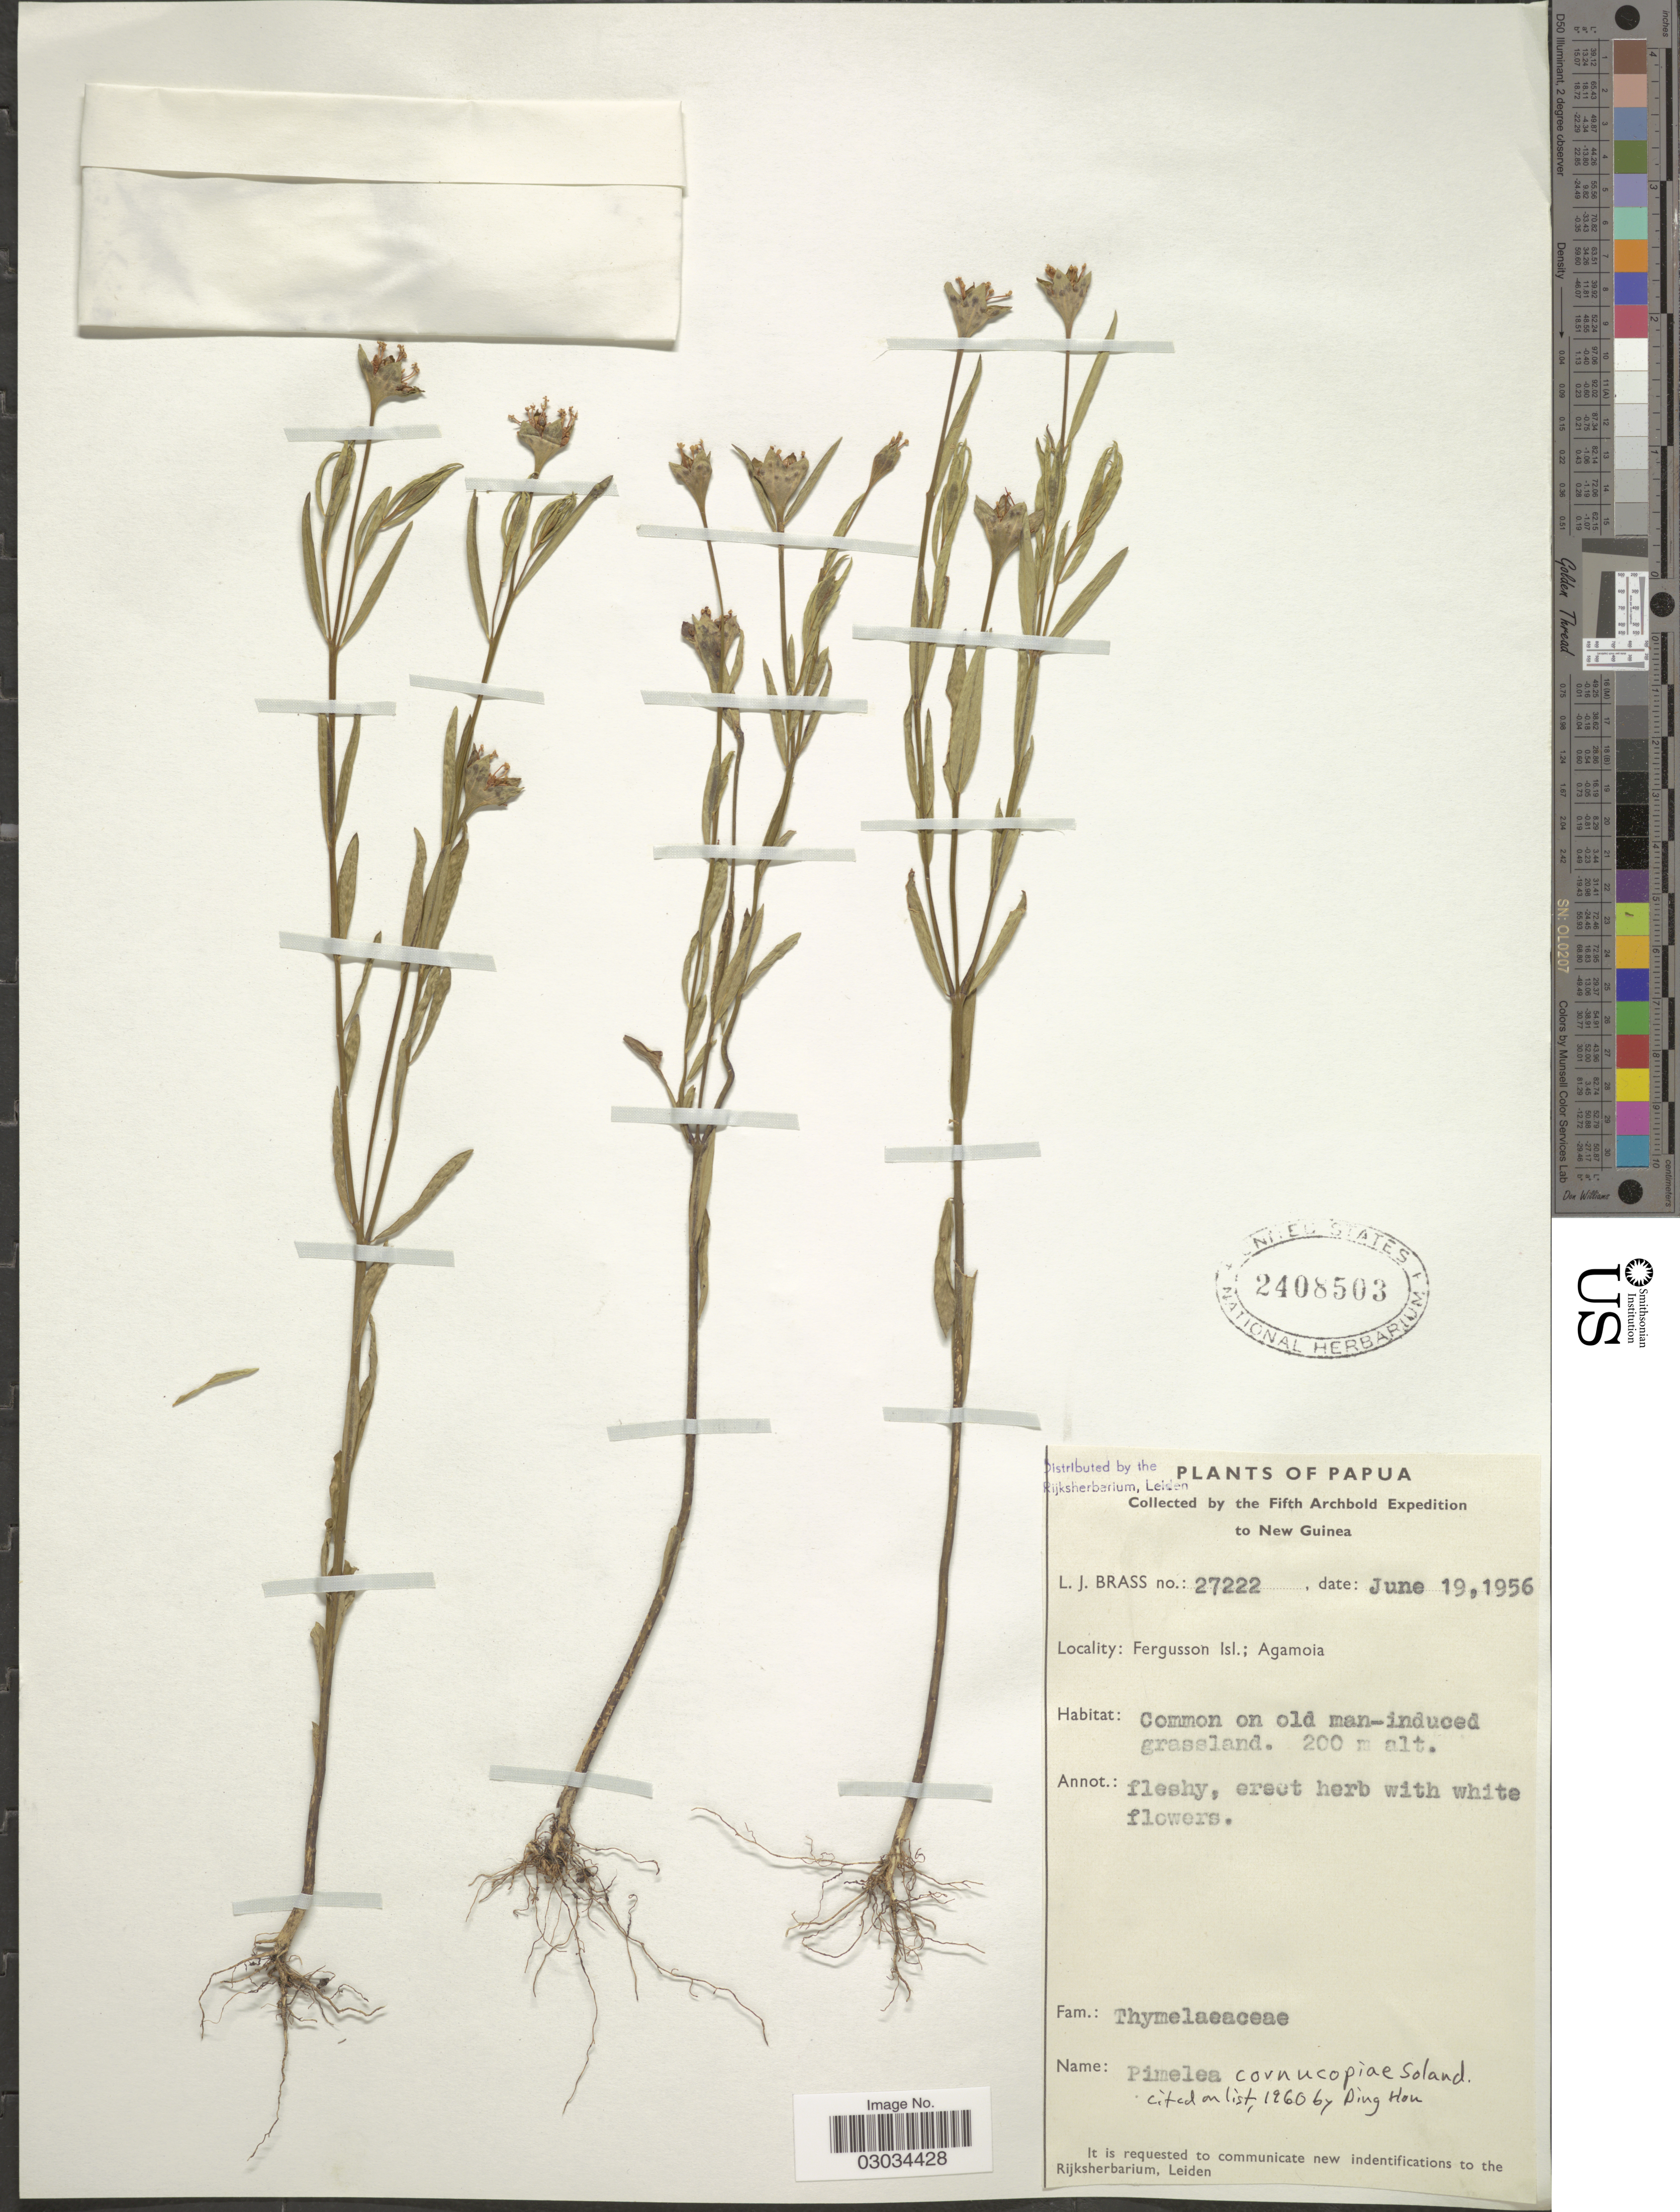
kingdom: Plantae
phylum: Tracheophyta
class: Magnoliopsida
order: Malvales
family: Thymelaeaceae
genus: Pimelea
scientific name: Pimelea cornucopiae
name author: Vahl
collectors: L. J. Brass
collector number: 27222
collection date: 1956-06-19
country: Papua New Guinea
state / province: Milne Bay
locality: Papua. New Guinea. Fergusson Isl.; Agamoia.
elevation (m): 200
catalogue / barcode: US 2408503